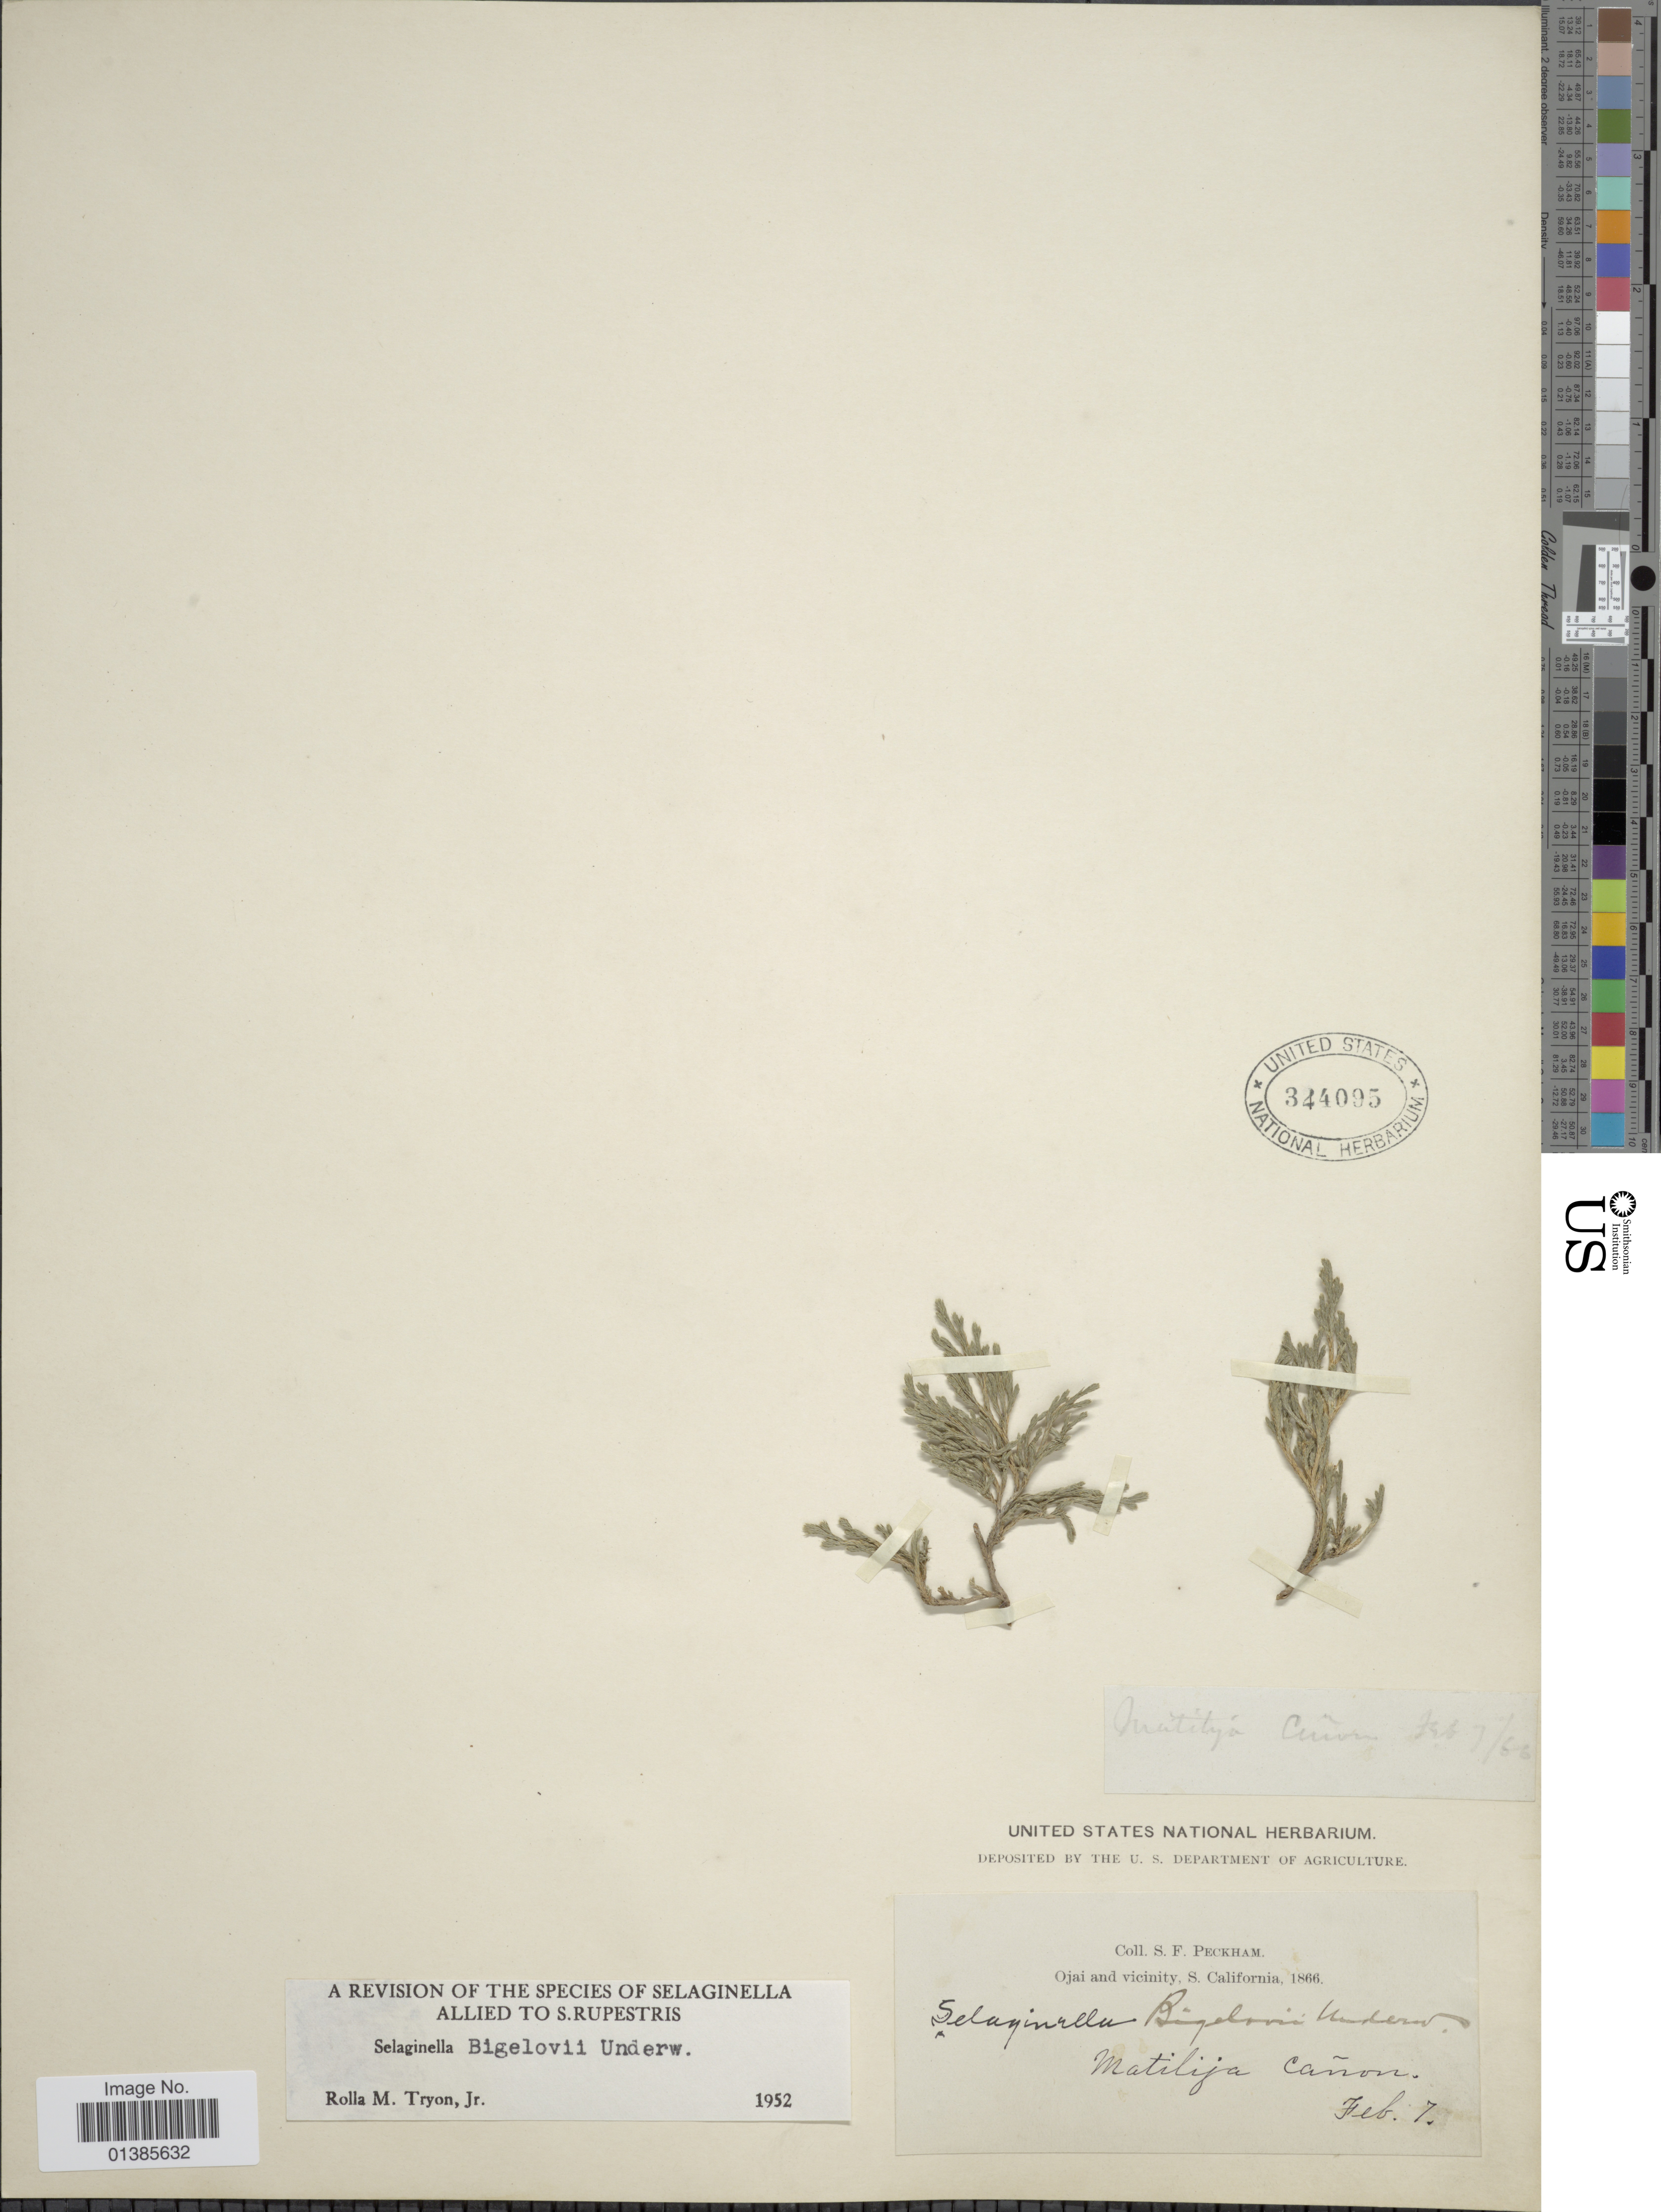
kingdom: Plantae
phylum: Tracheophyta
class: Lycopodiopsida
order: Selaginellales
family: Selaginellaceae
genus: Selaginella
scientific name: Selaginella bigelovii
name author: Underw.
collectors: S. Peckham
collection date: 1866-02-07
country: United States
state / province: South Carolina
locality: Ojai and vicinity. Matilija Cañon.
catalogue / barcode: US 324095